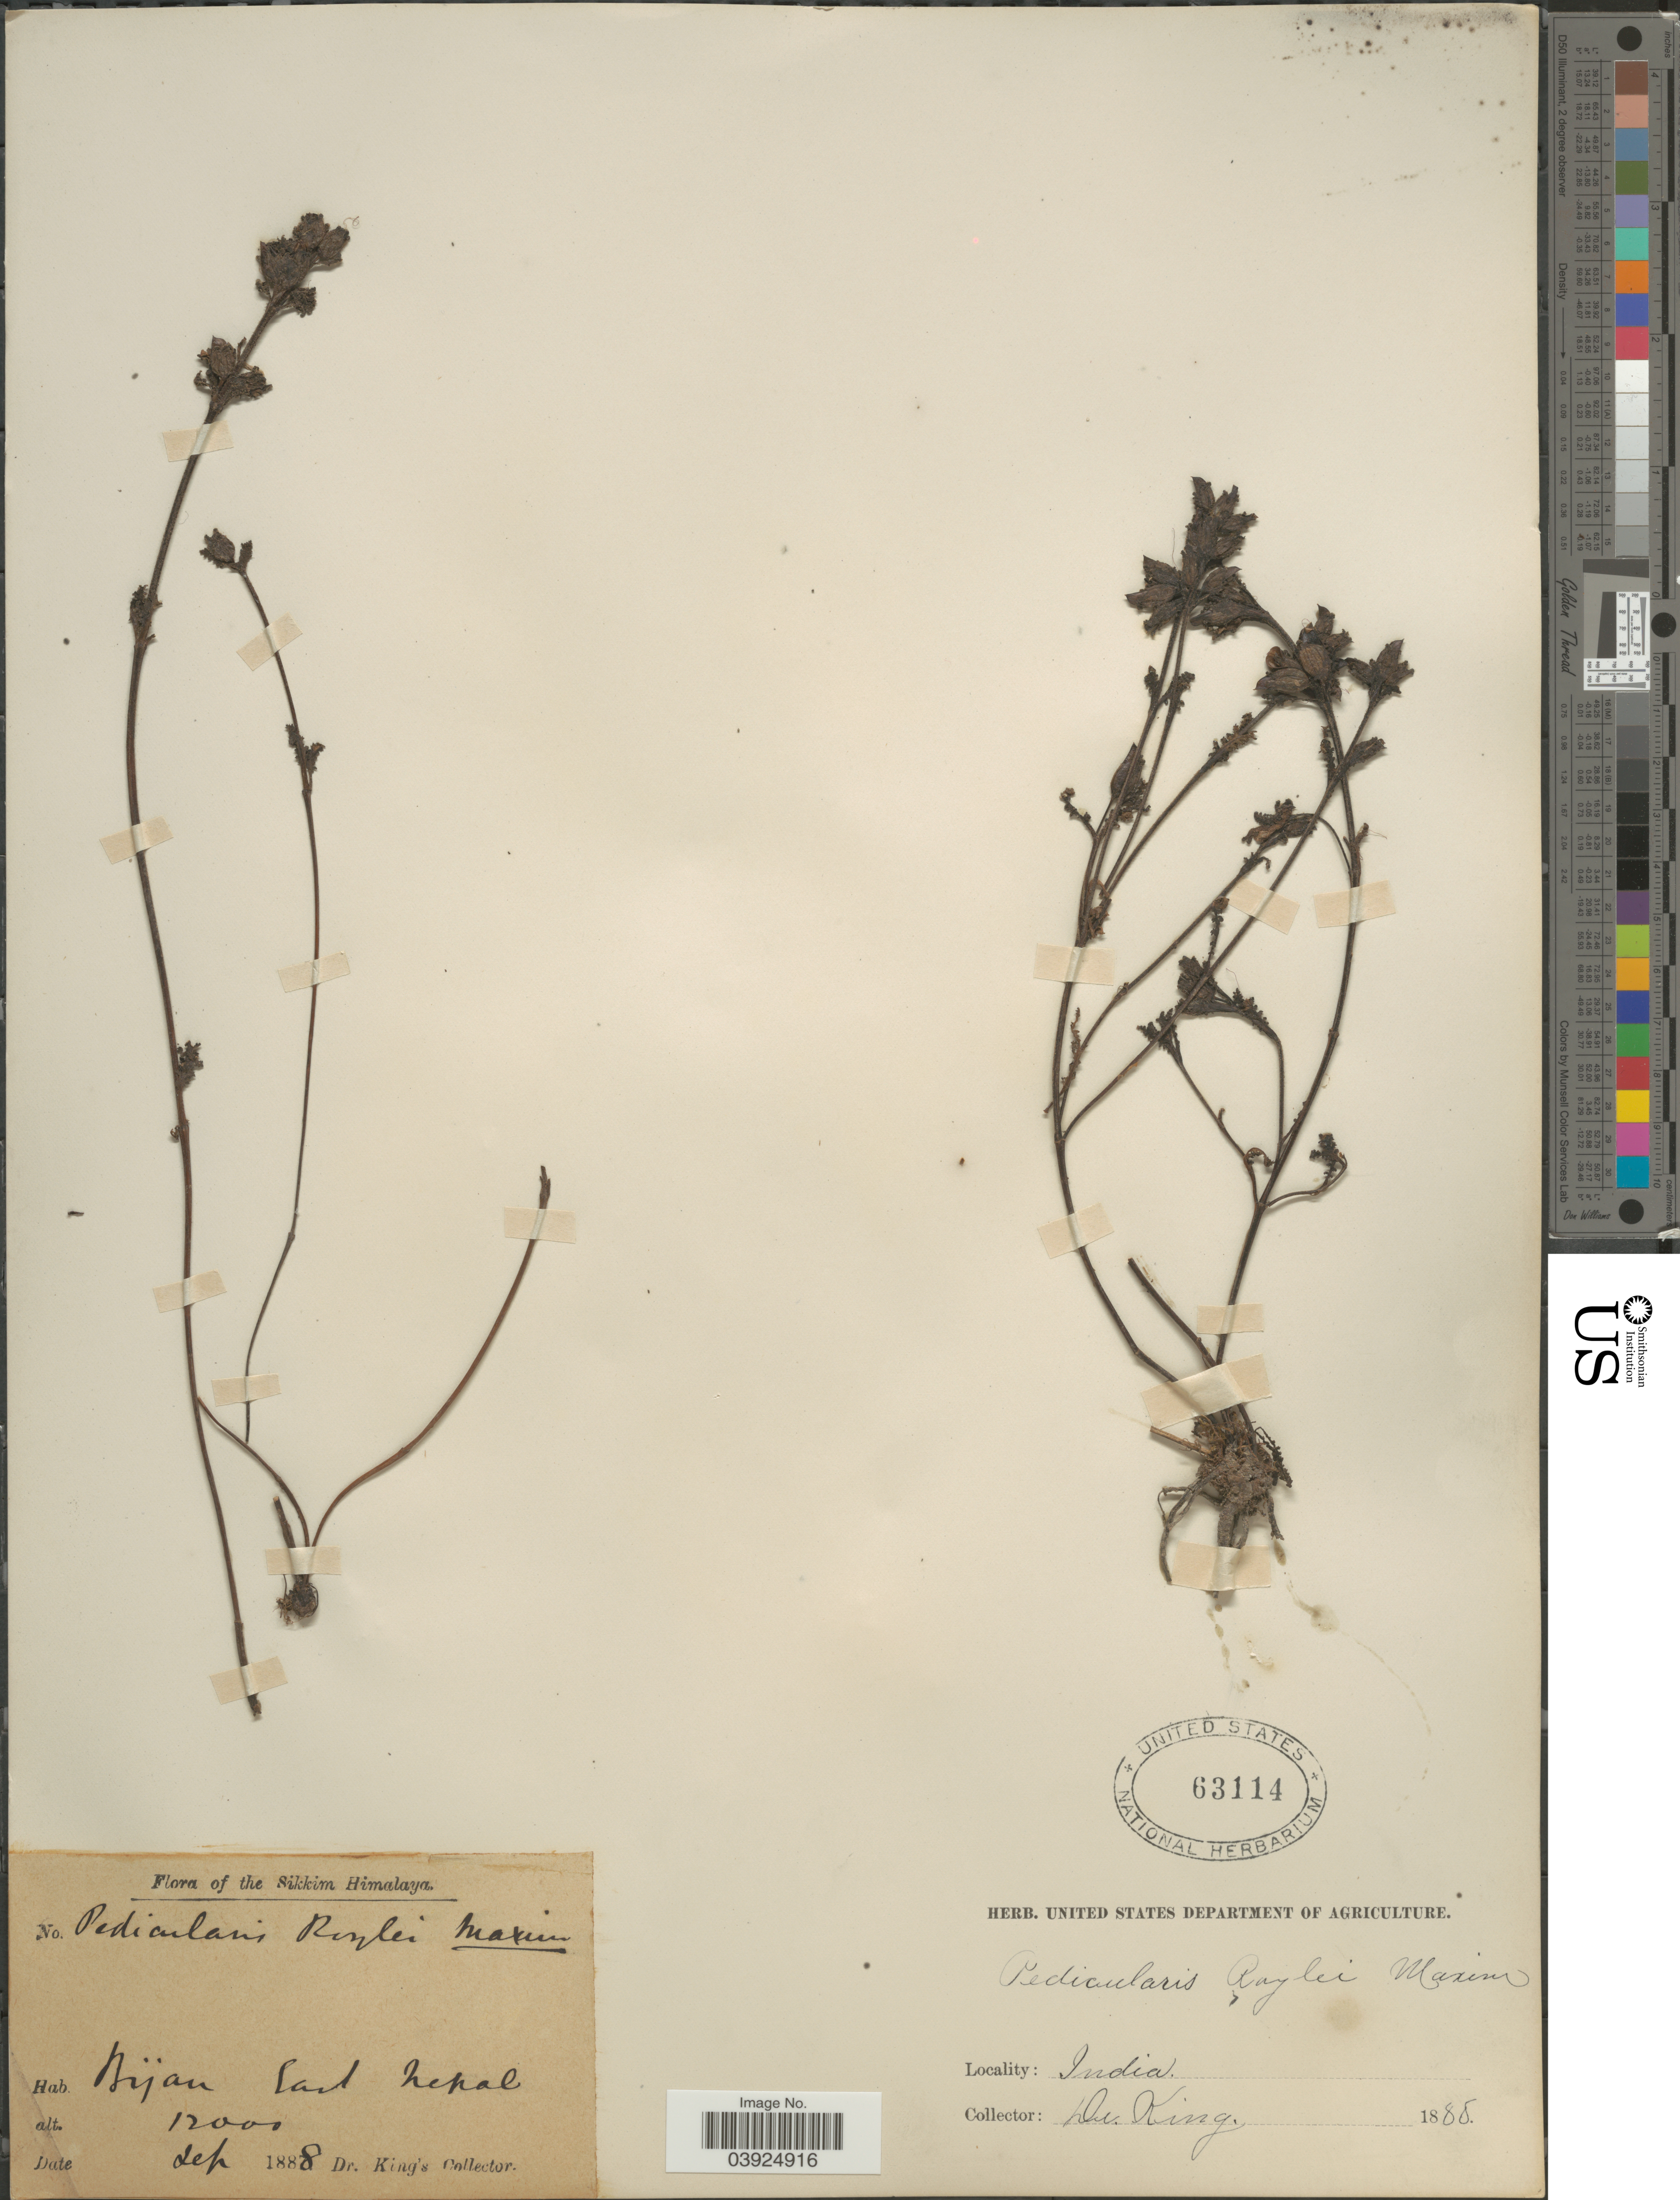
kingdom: Plantae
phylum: Tracheophyta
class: Magnoliopsida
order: Lamiales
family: Orobanchaceae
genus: Pedicularis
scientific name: Pedicularis roylei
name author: Maxim.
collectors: Dr. King's collector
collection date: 1888-09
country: India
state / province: Sikkim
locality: Sikkim Himalaya. Bijan East Nepal.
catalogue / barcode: US 63114